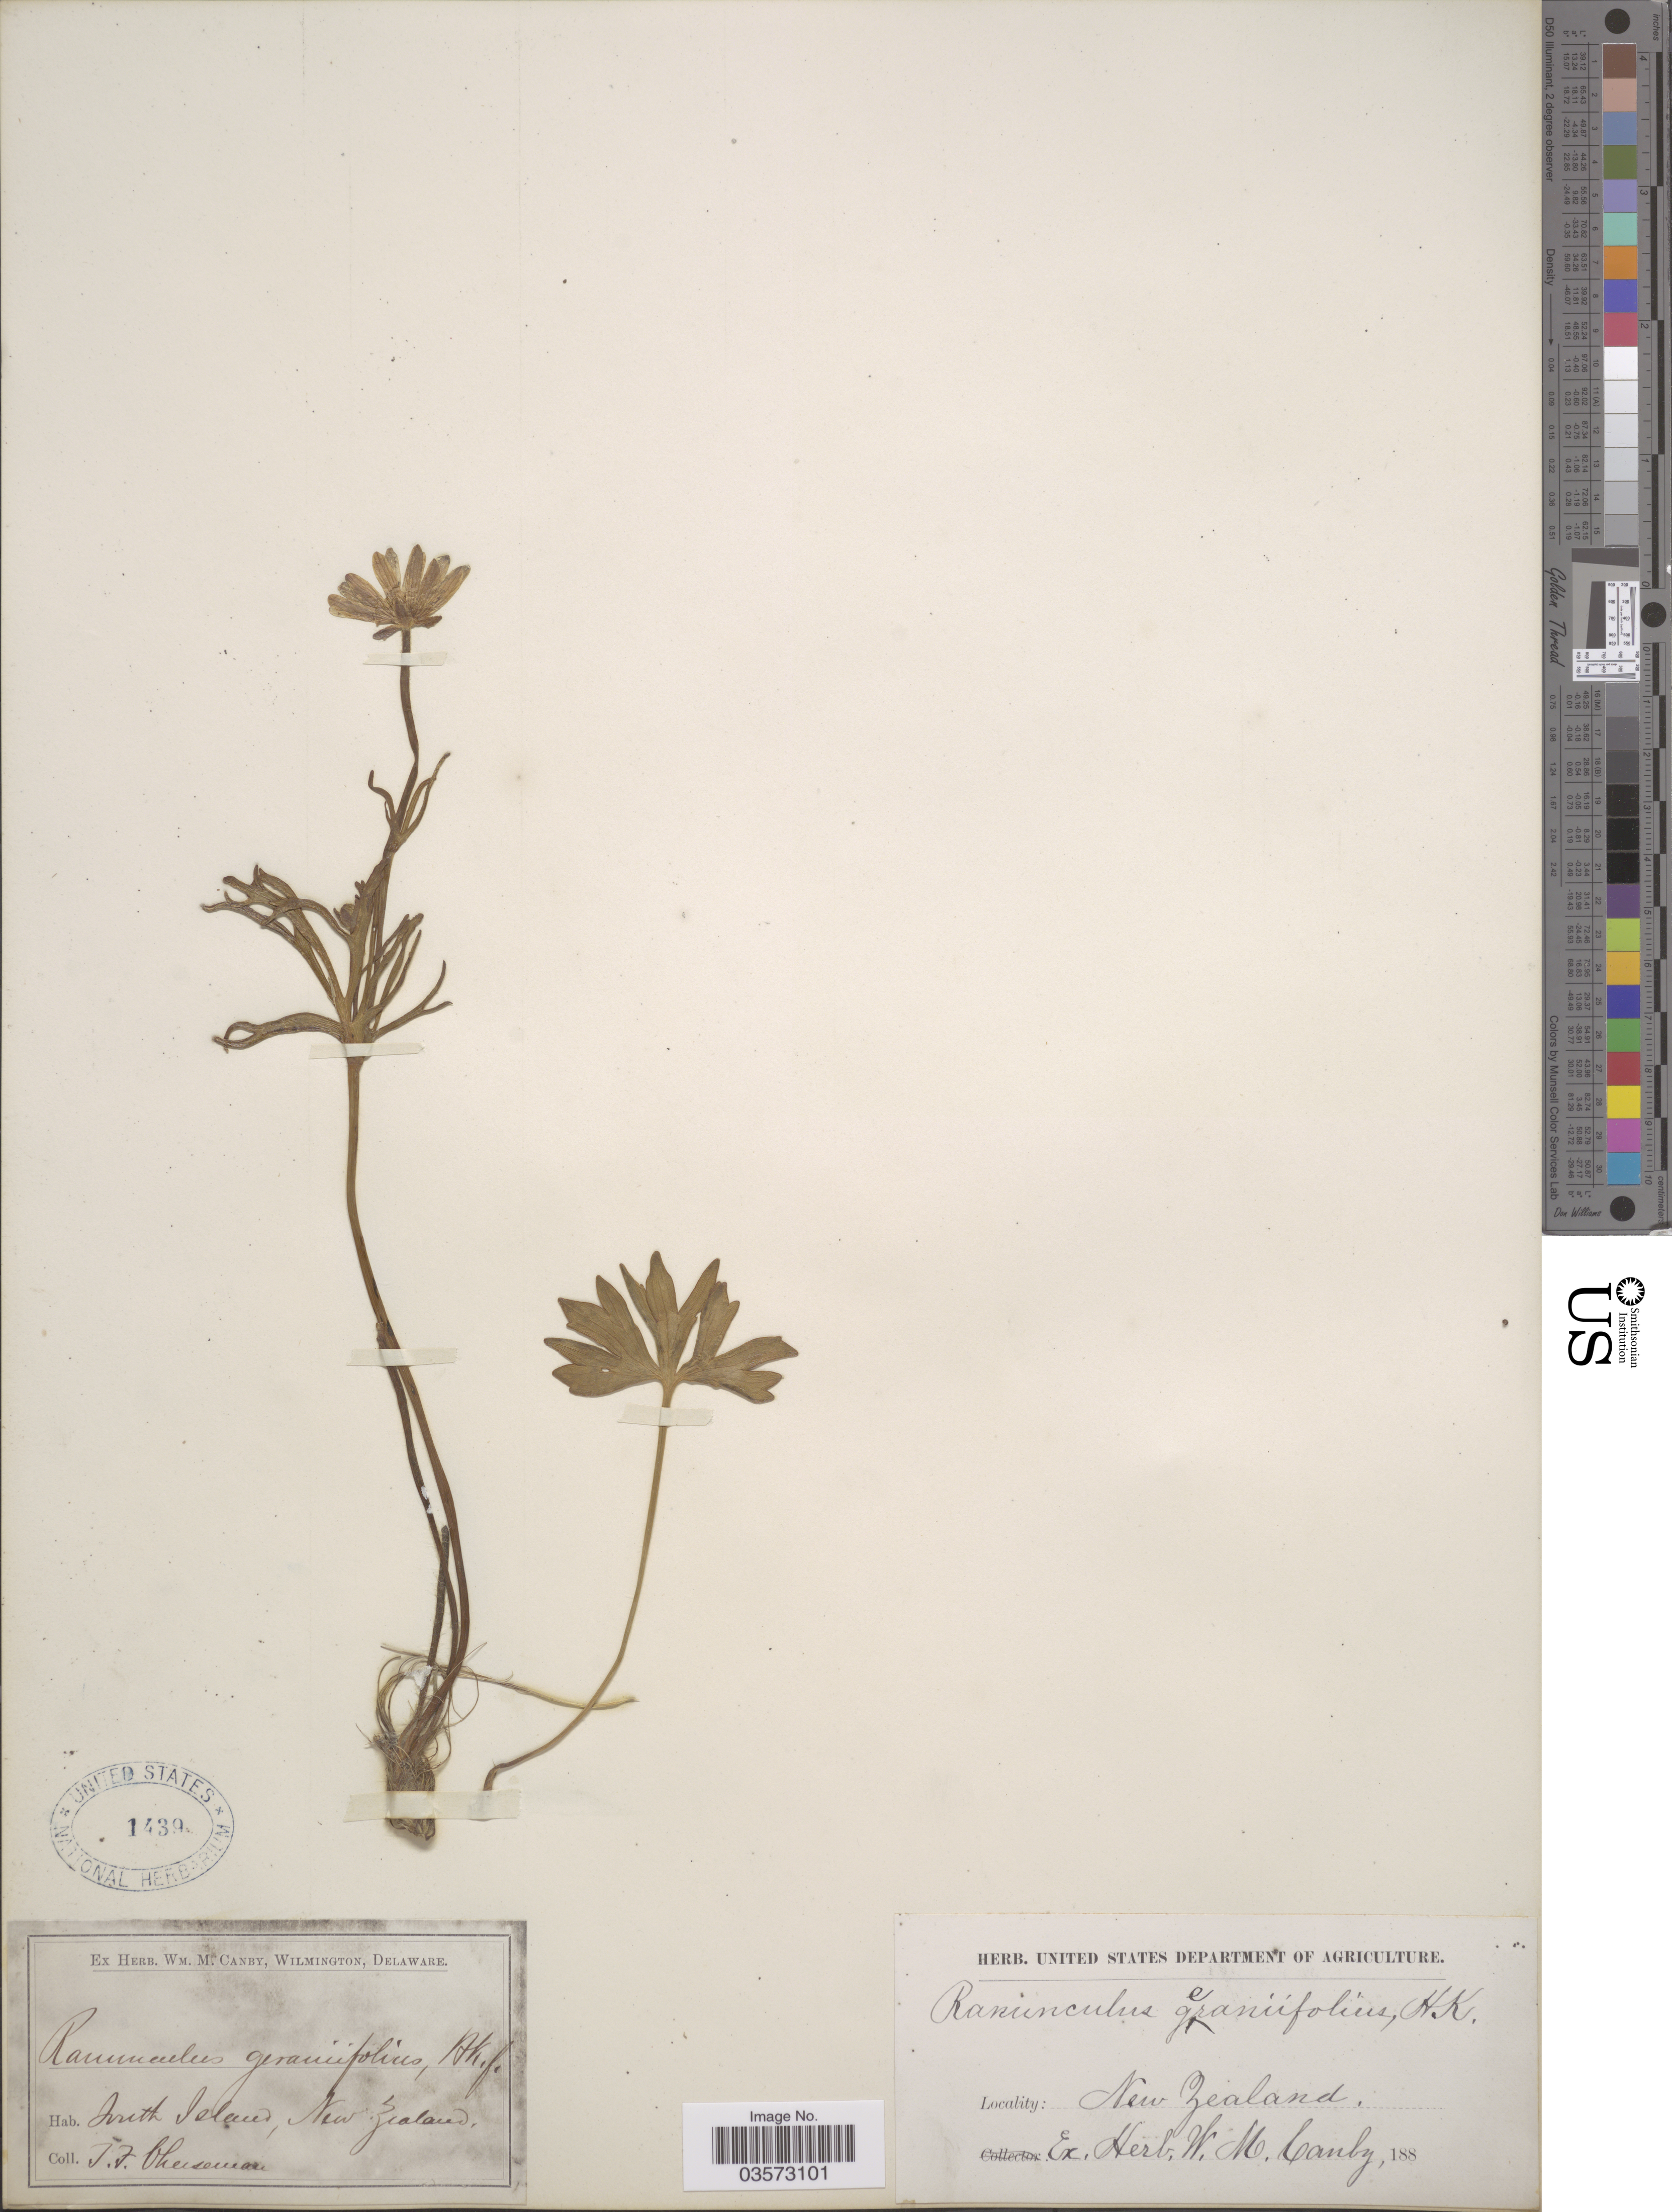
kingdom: Plantae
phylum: Tracheophyta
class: Magnoliopsida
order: Ranunculales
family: Ranunculaceae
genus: Ranunculus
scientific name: Ranunculus geraniifolius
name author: Hayata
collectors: T. F. Cheeseman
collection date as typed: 188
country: New Zealand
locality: South Island.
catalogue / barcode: US 1439